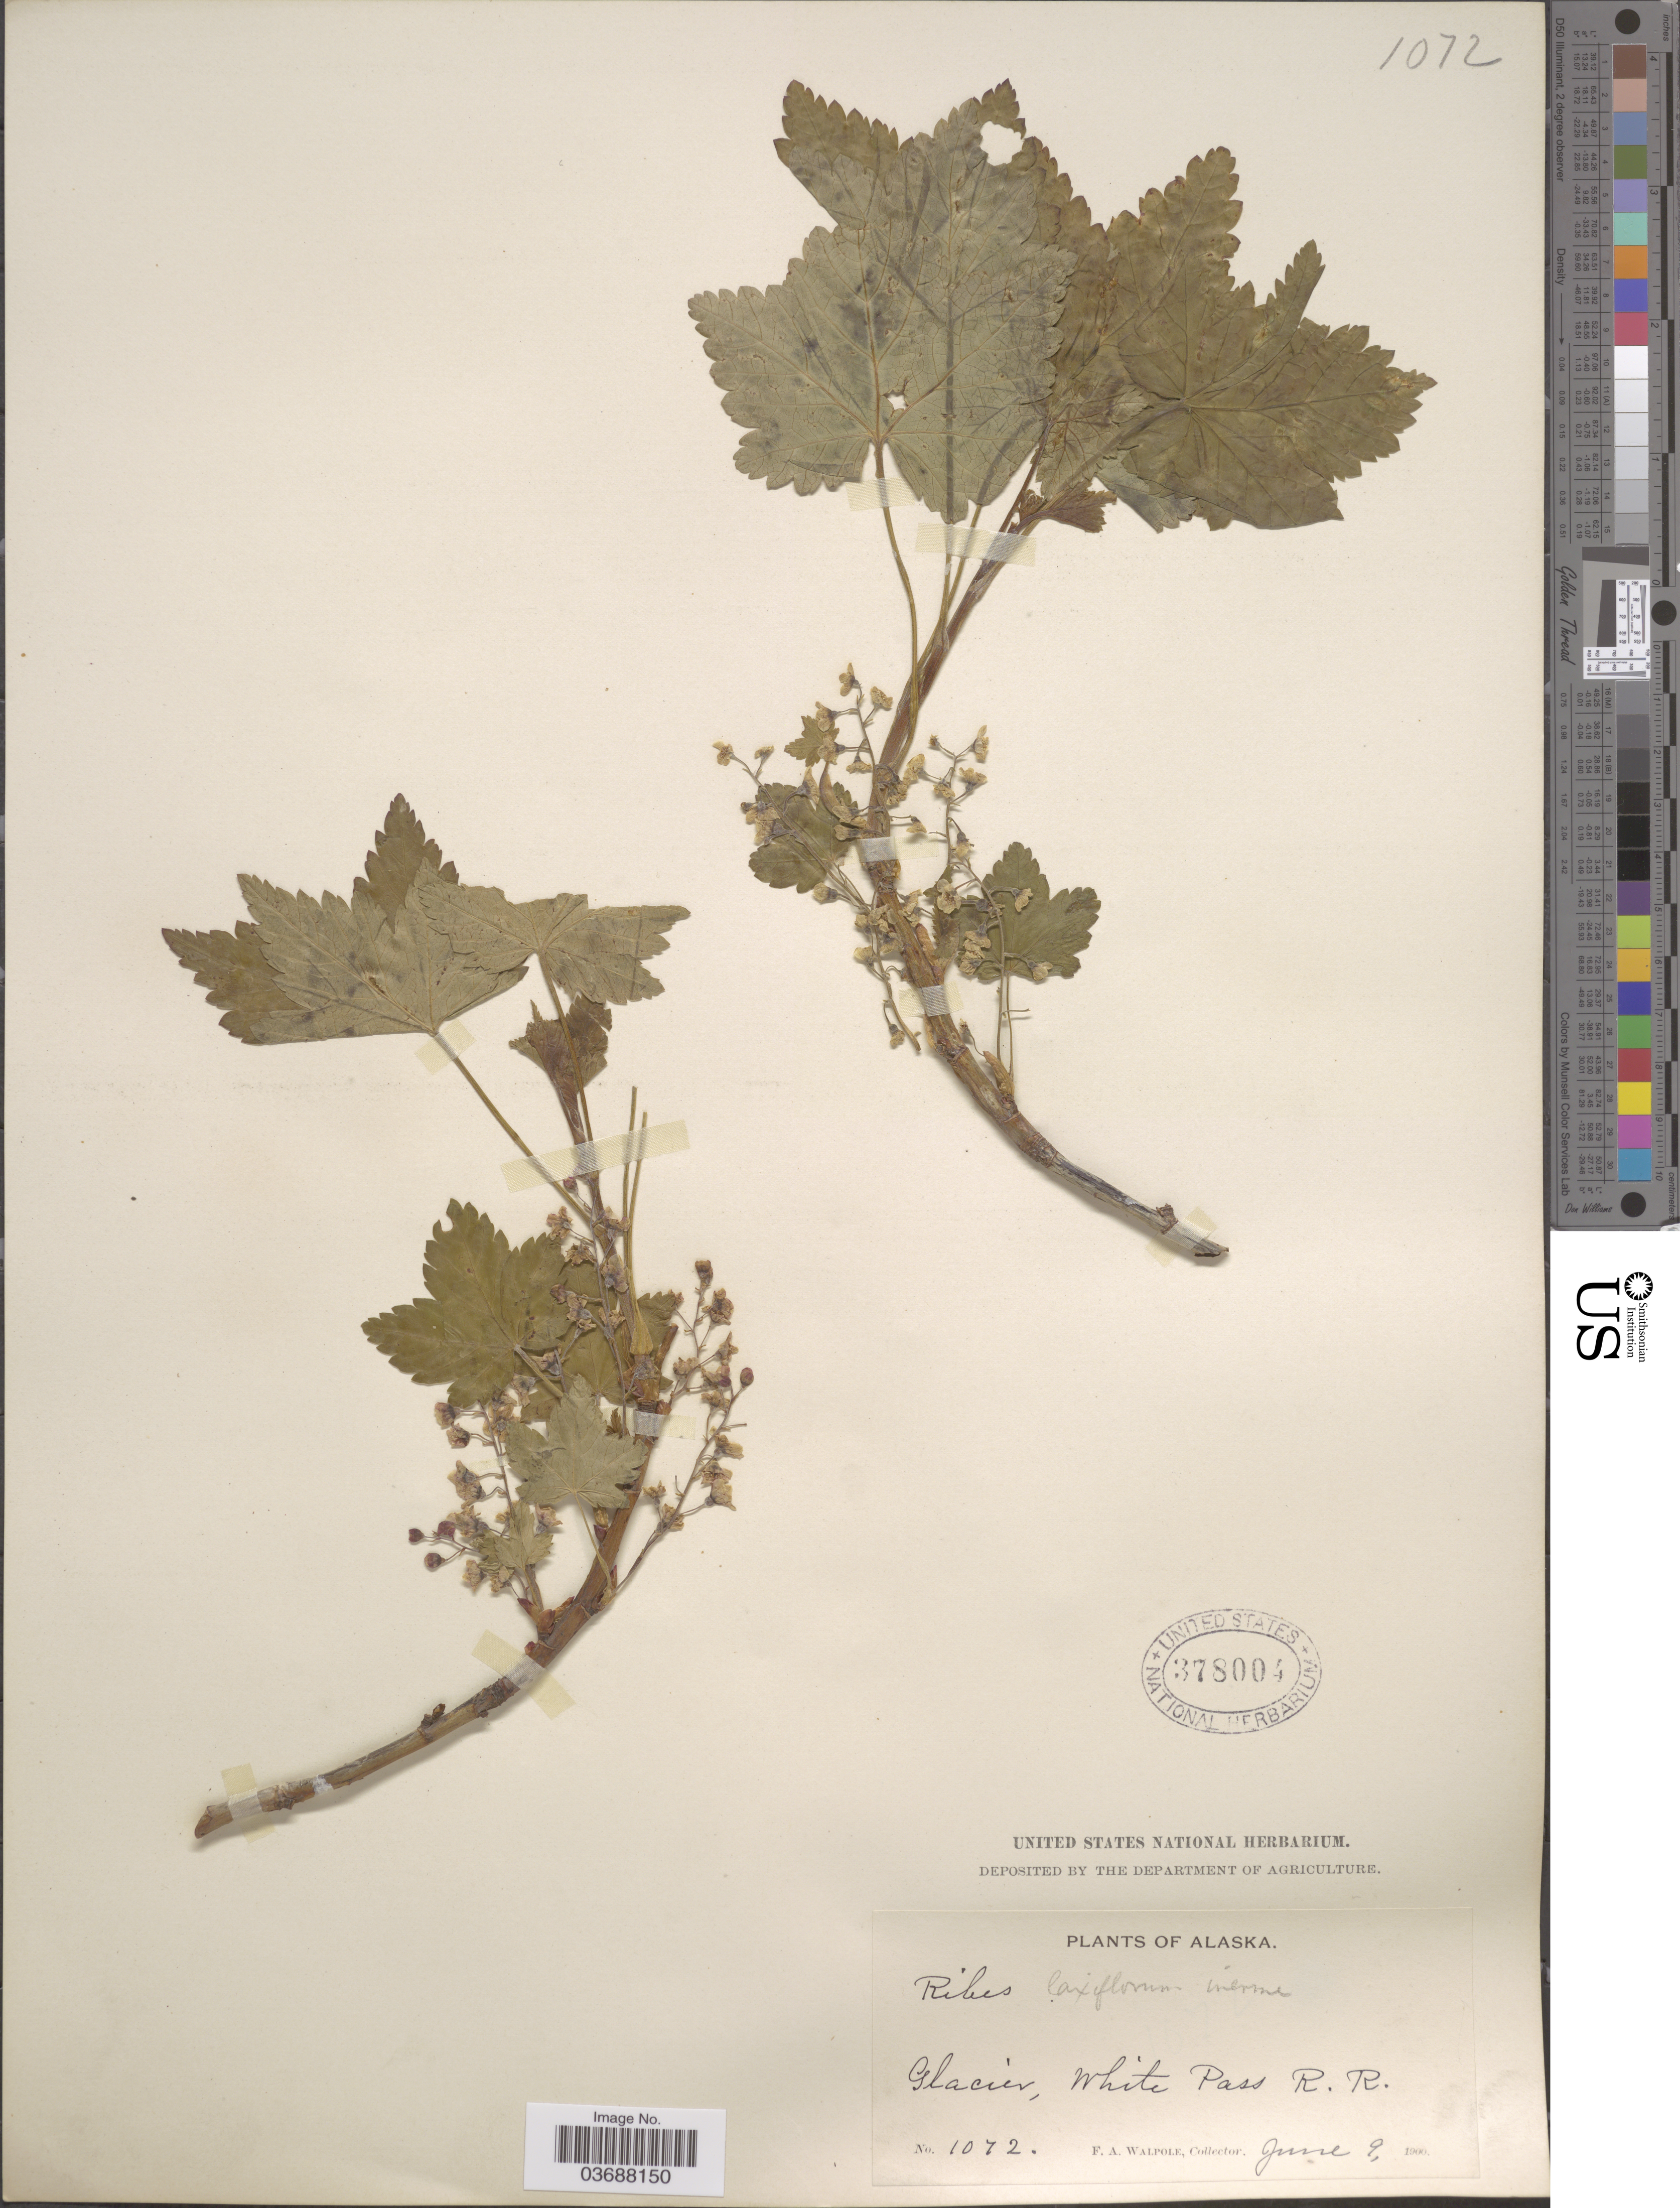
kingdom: Plantae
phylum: Tracheophyta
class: Magnoliopsida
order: Saxifragales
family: Grossulariaceae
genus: Ribes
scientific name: Ribes laxiflorum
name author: Pursh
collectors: F. Walpole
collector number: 1072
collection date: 1900-06-09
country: United States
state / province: Alaska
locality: Glacier, White Pass R. R.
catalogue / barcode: US 378004